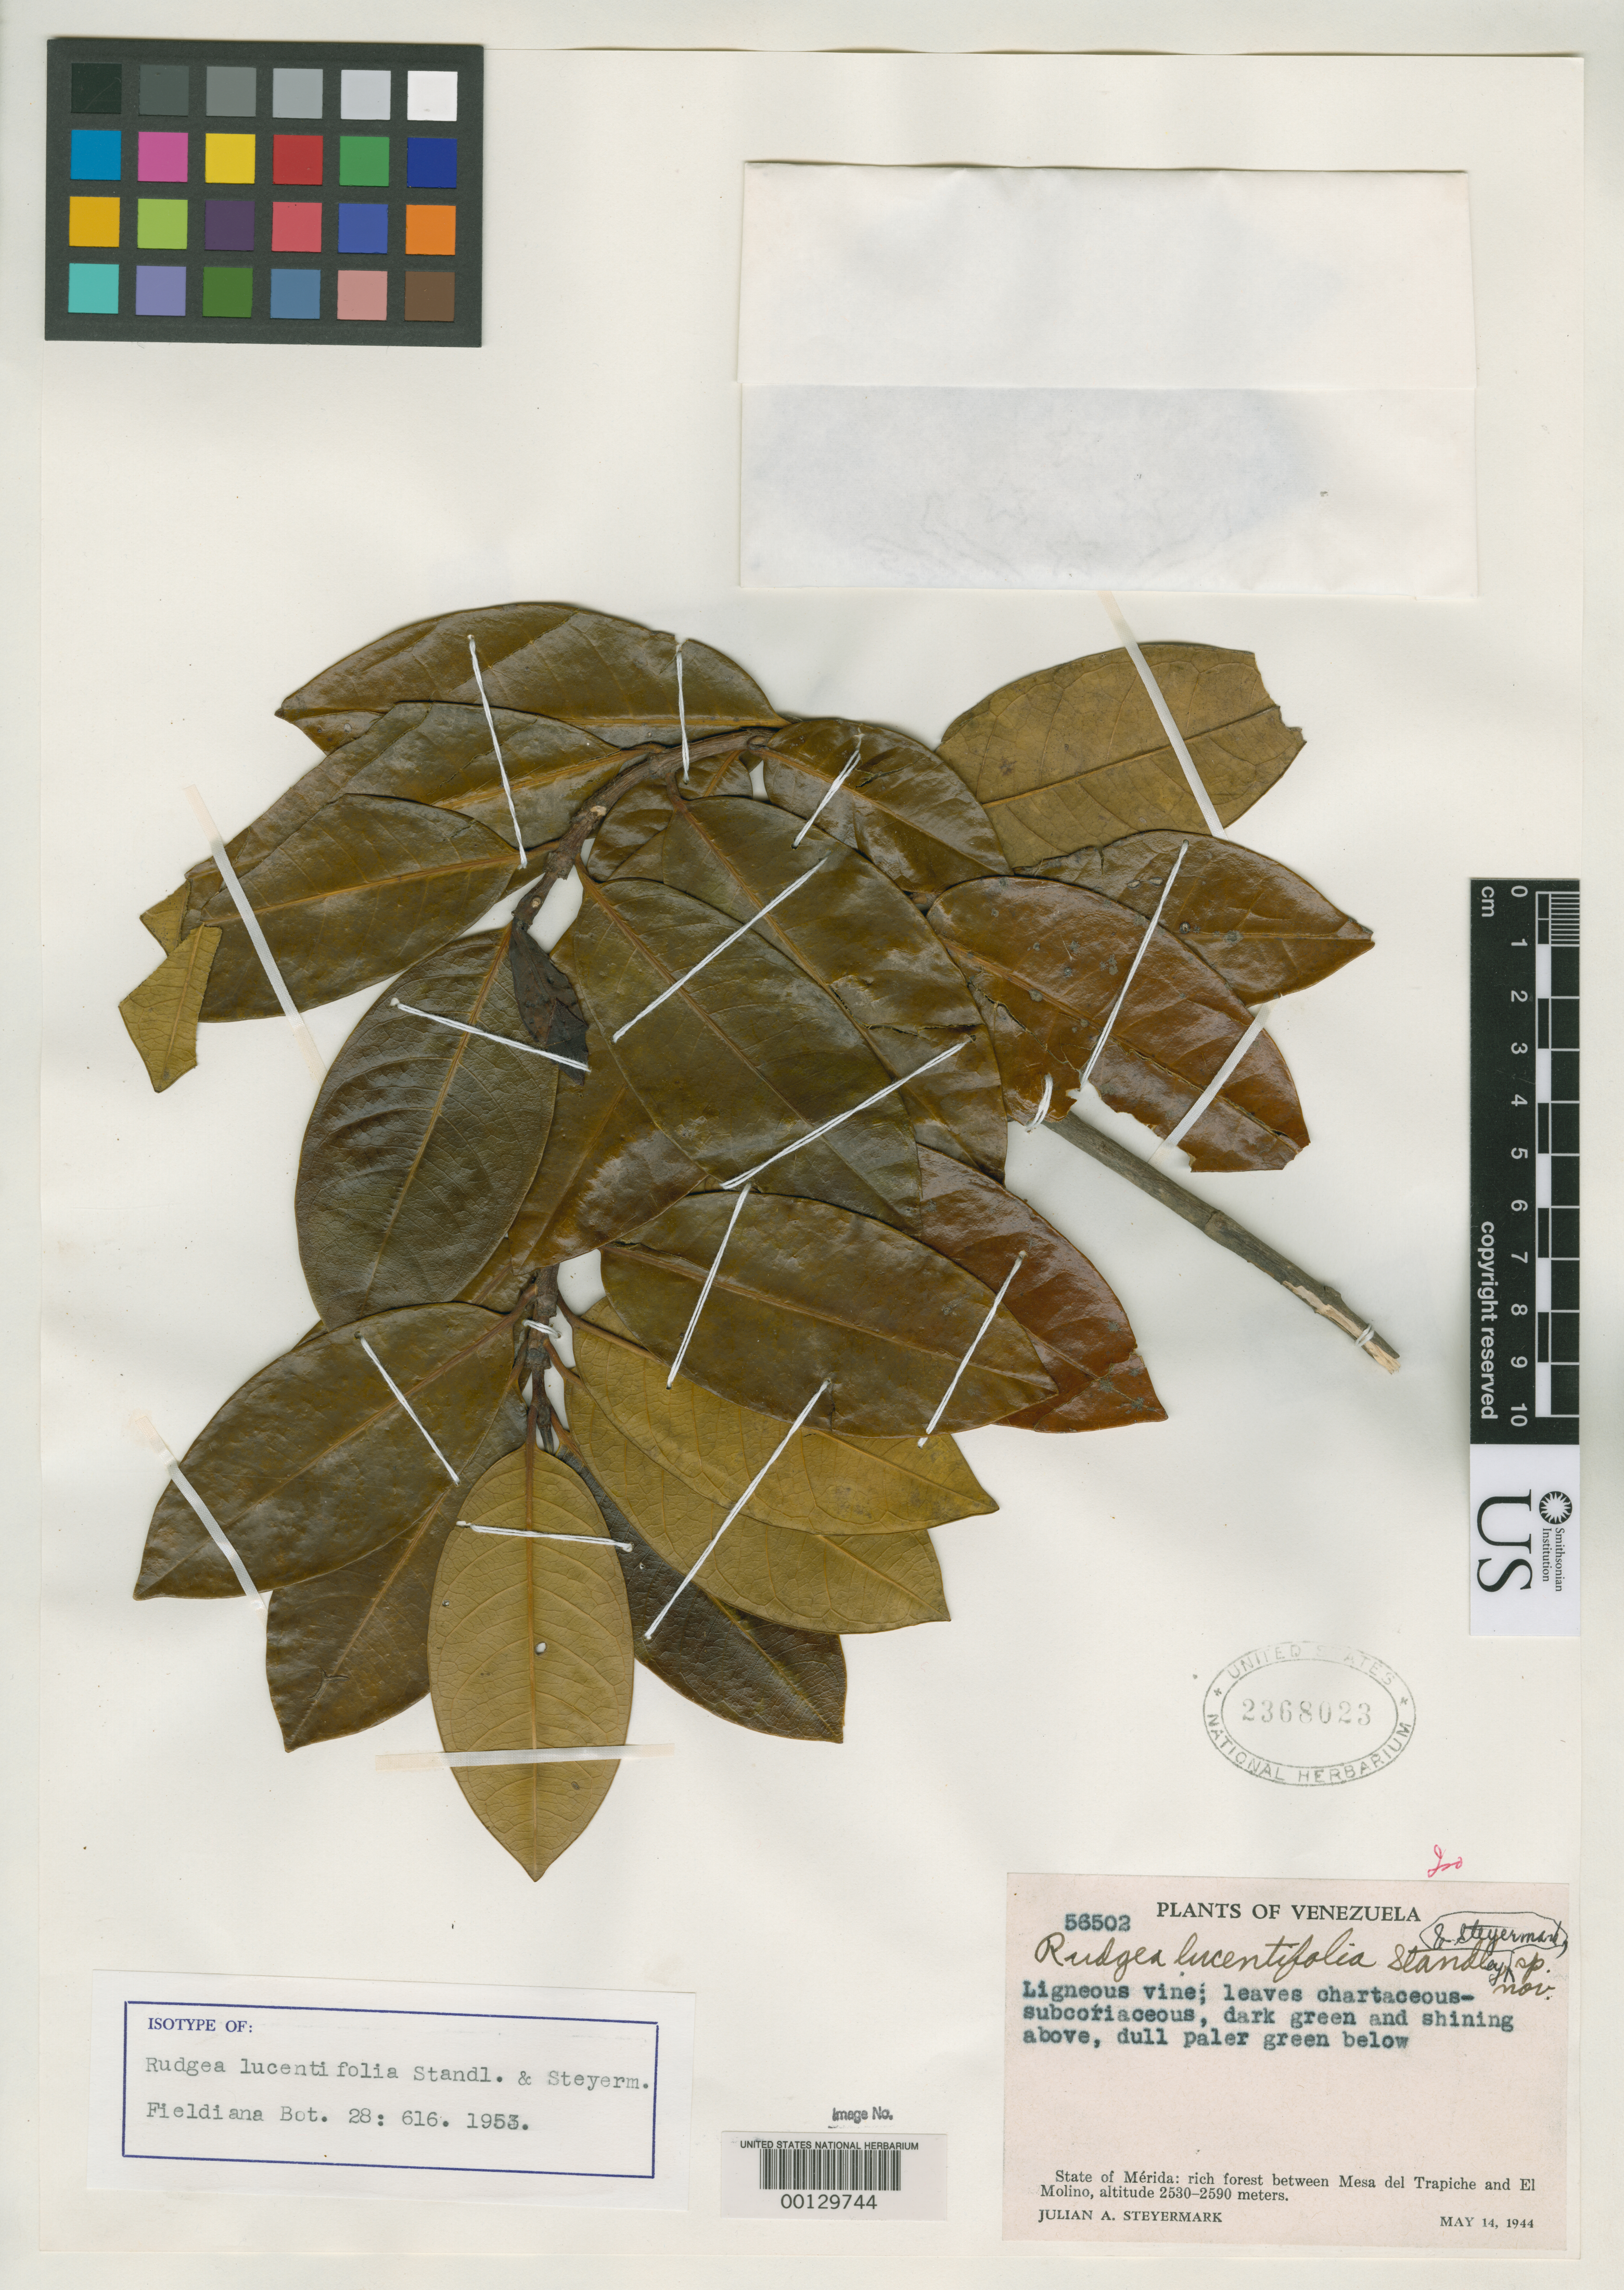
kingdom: Plantae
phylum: Tracheophyta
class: Magnoliopsida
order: Gentianales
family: Rubiaceae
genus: Rudgea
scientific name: Rudgea lucentifolia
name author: Standl. & Steyerm.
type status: Isotype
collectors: J. Steyermark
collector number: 56502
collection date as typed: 14 May 1944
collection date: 1944-05-14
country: Venezuela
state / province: Mérida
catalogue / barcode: US 2368023